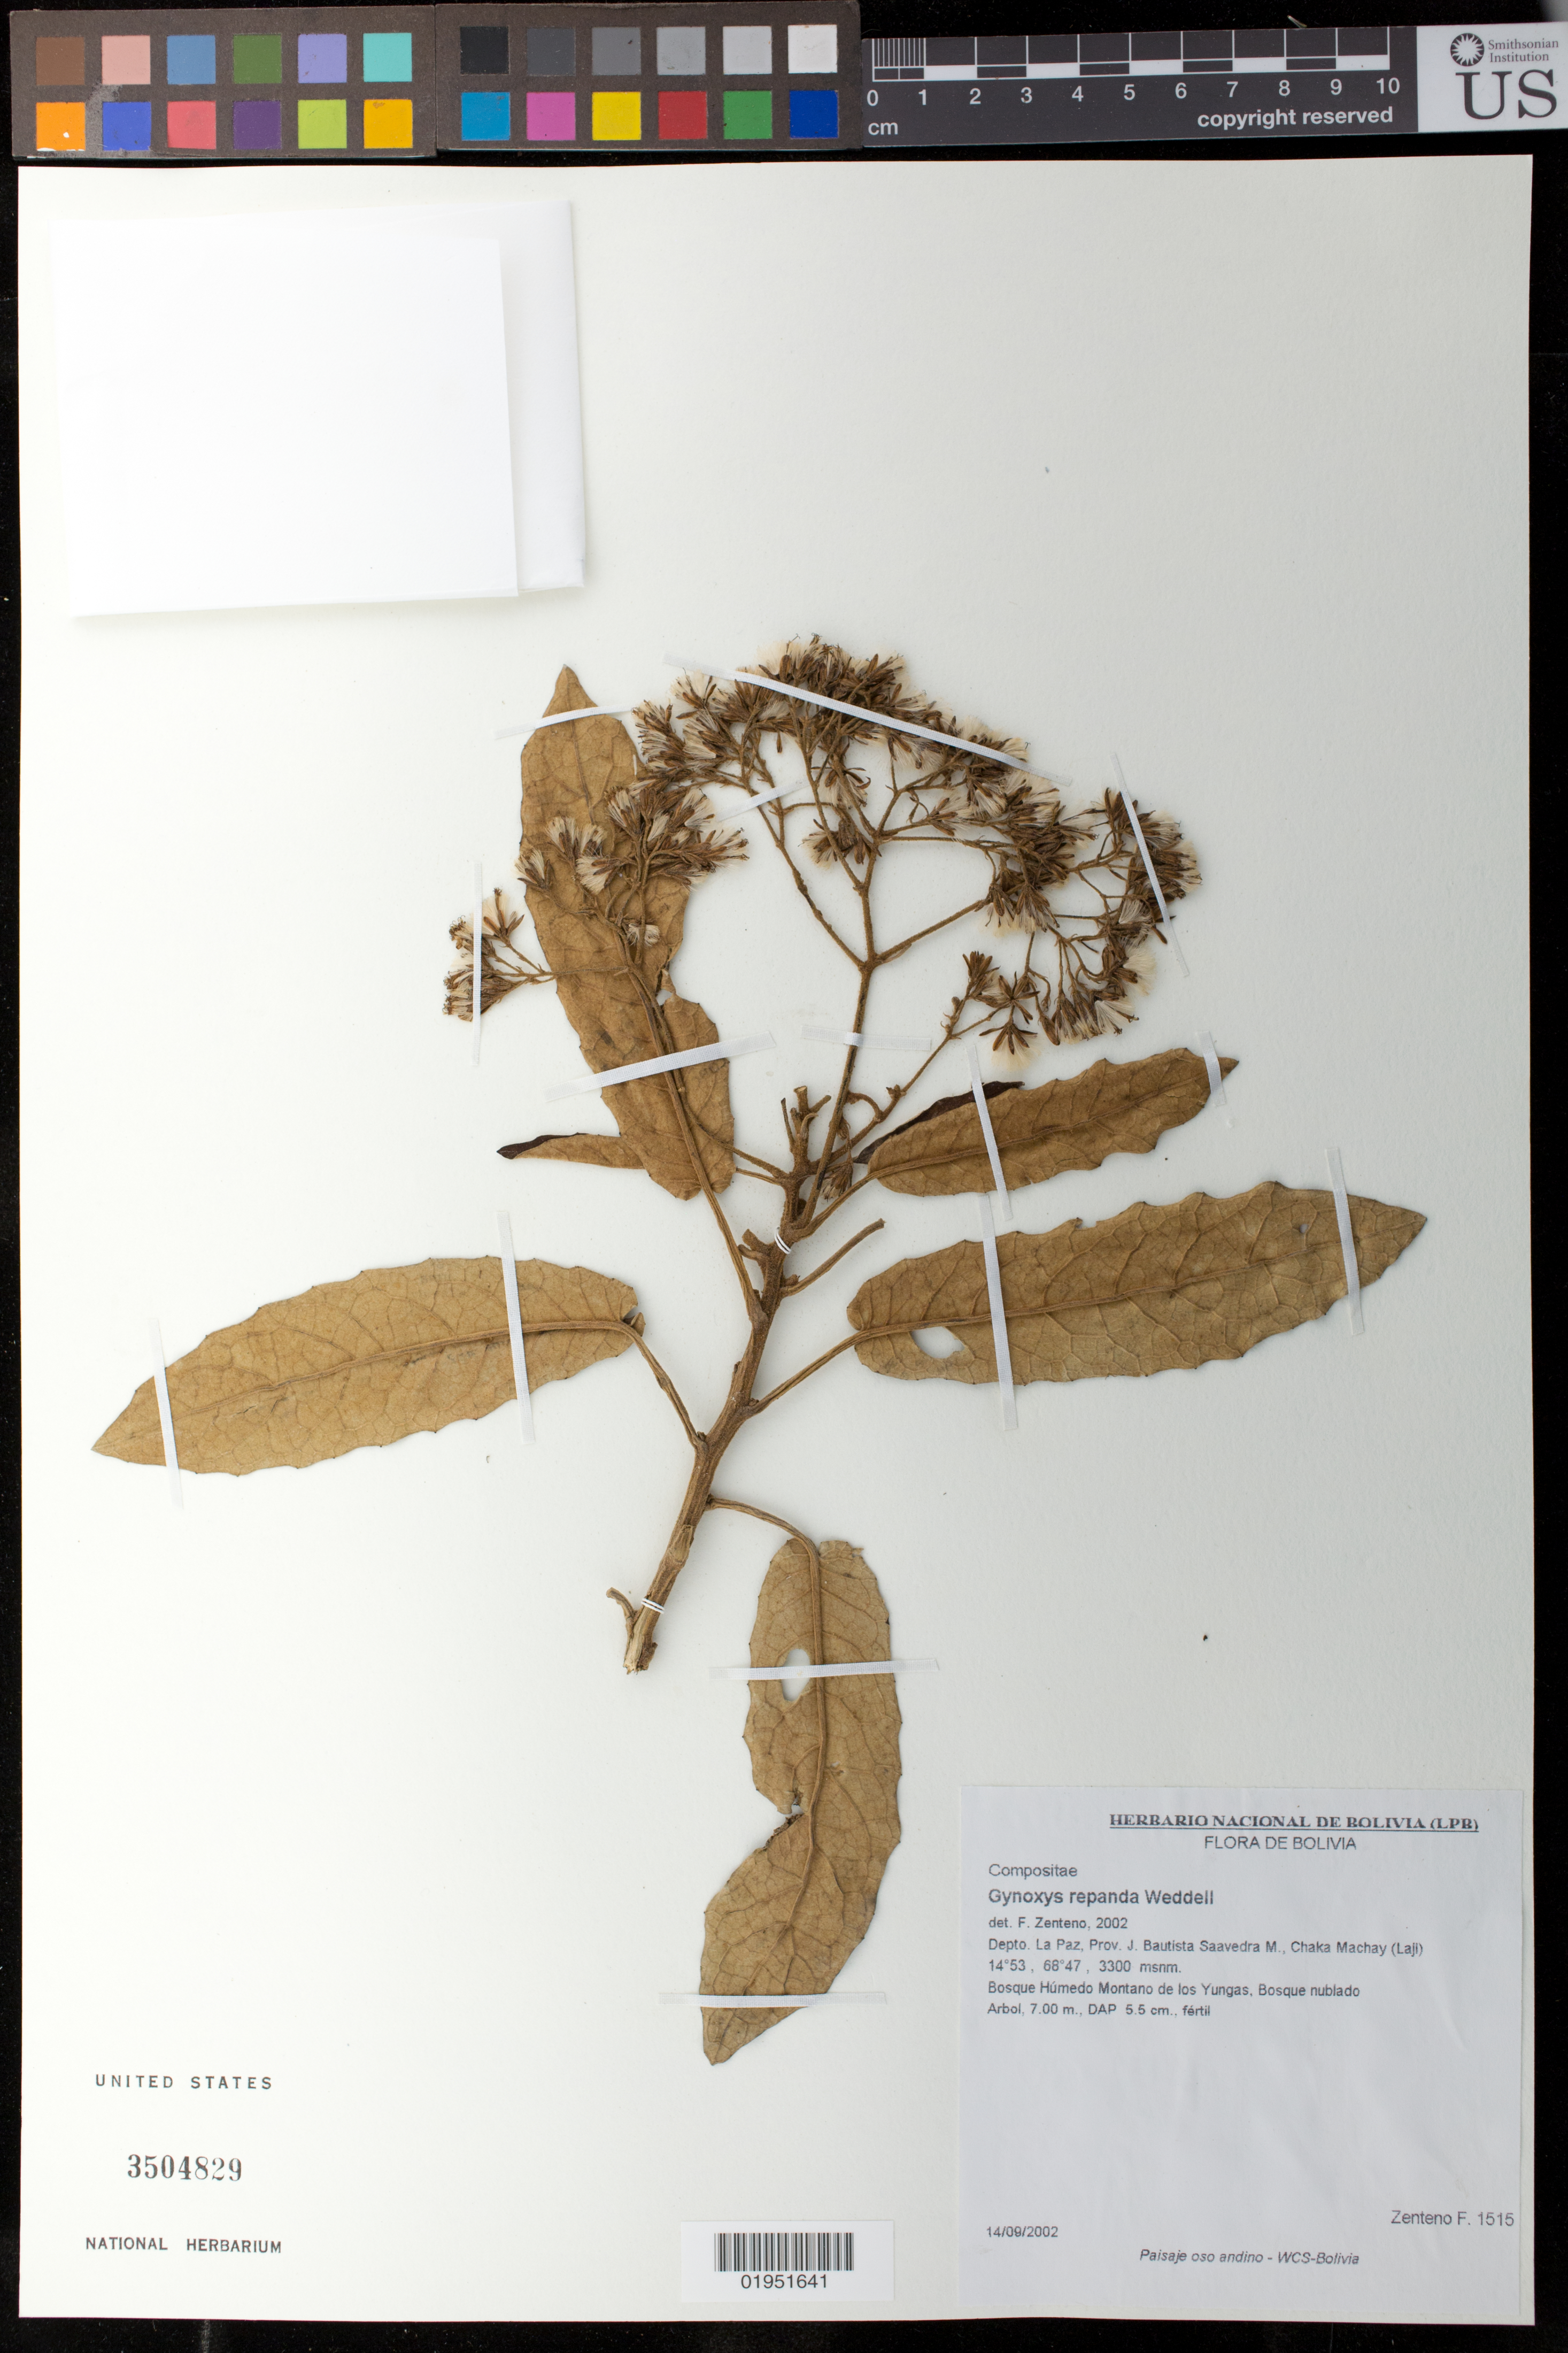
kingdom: Plantae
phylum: Tracheophyta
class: Magnoliopsida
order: Asterales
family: Asteraceae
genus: Nordenstamia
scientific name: Nordenstamia repanda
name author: (Wedd.) Lundin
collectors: F. Zenteno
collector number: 1515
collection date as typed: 14 Sep 2002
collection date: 2002-09-14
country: Bolivia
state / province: La Paz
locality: Prov. J. Bautista Saavedra M., Chaka Machay (Laji)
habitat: Bosque humedo Montano de los Yungas, Bosque nublado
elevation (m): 3300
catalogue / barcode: US 3504829